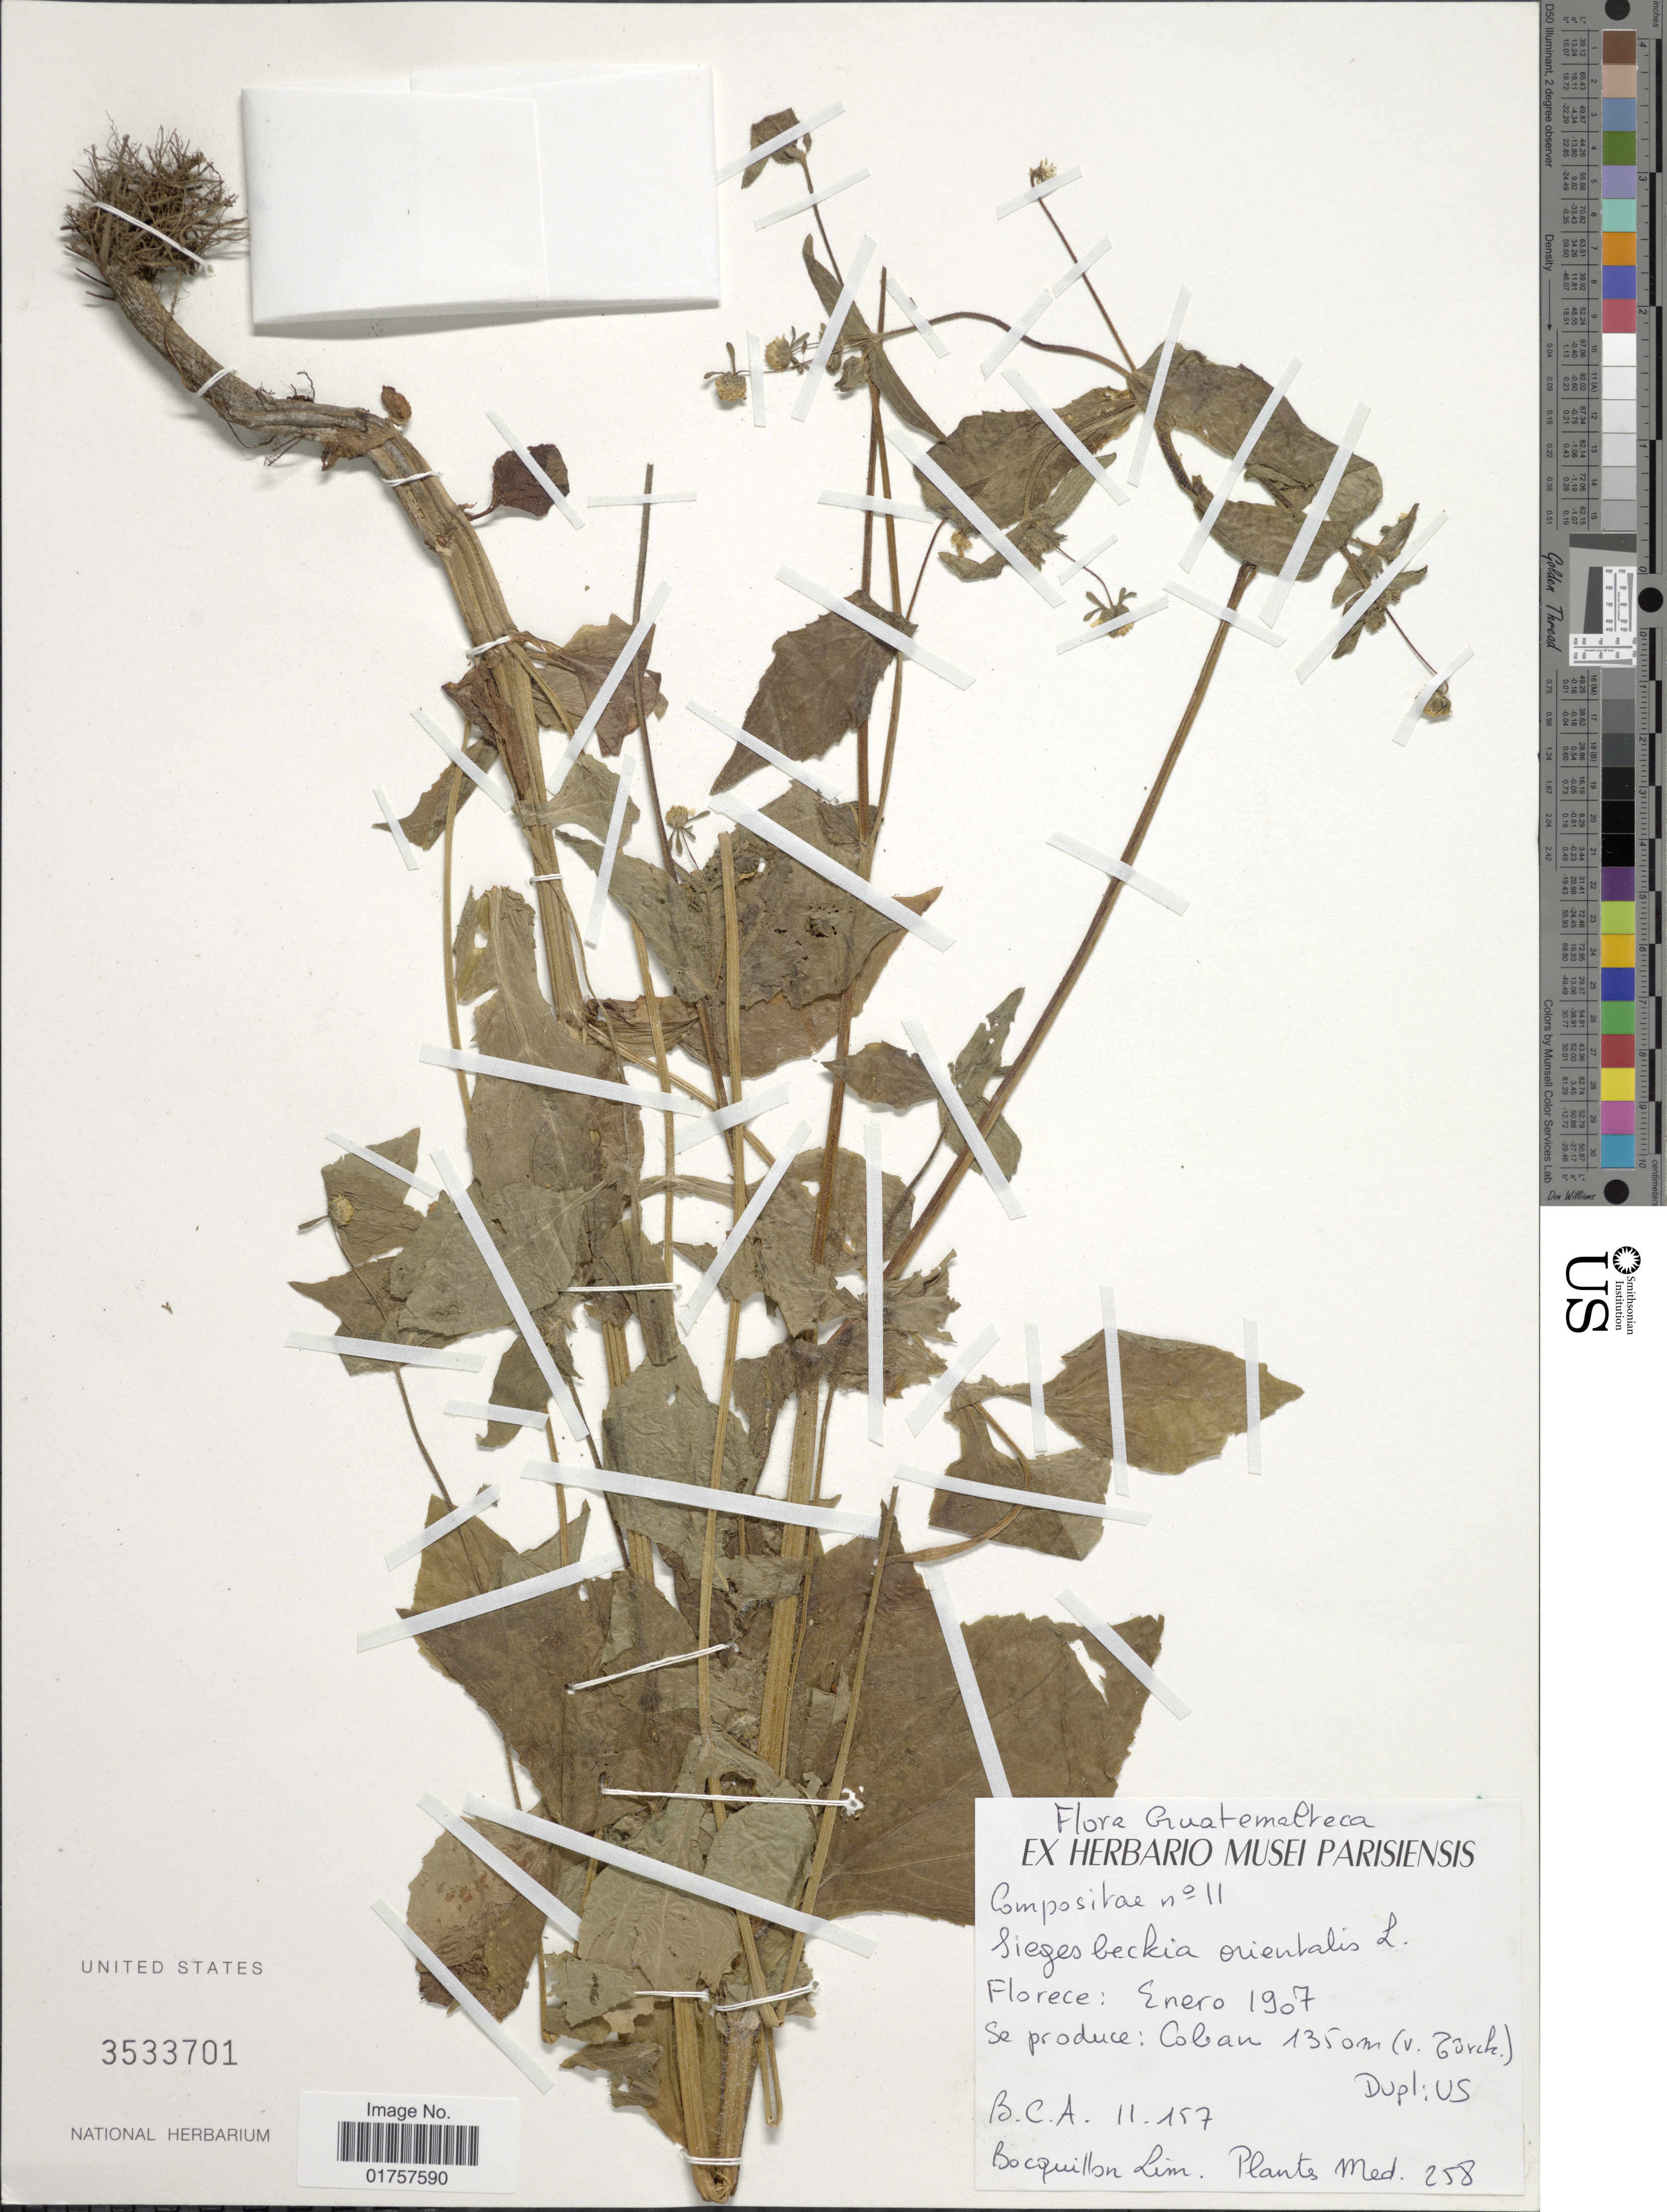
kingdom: Plantae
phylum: Tracheophyta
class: Magnoliopsida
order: Asterales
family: Asteraceae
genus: Sigesbeckia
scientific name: Sigesbeckia orientalis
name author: L.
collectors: B. A. C.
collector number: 11157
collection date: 1907-01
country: Guatemala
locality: Coban. Guatemalteca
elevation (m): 1350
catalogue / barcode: US 3533701